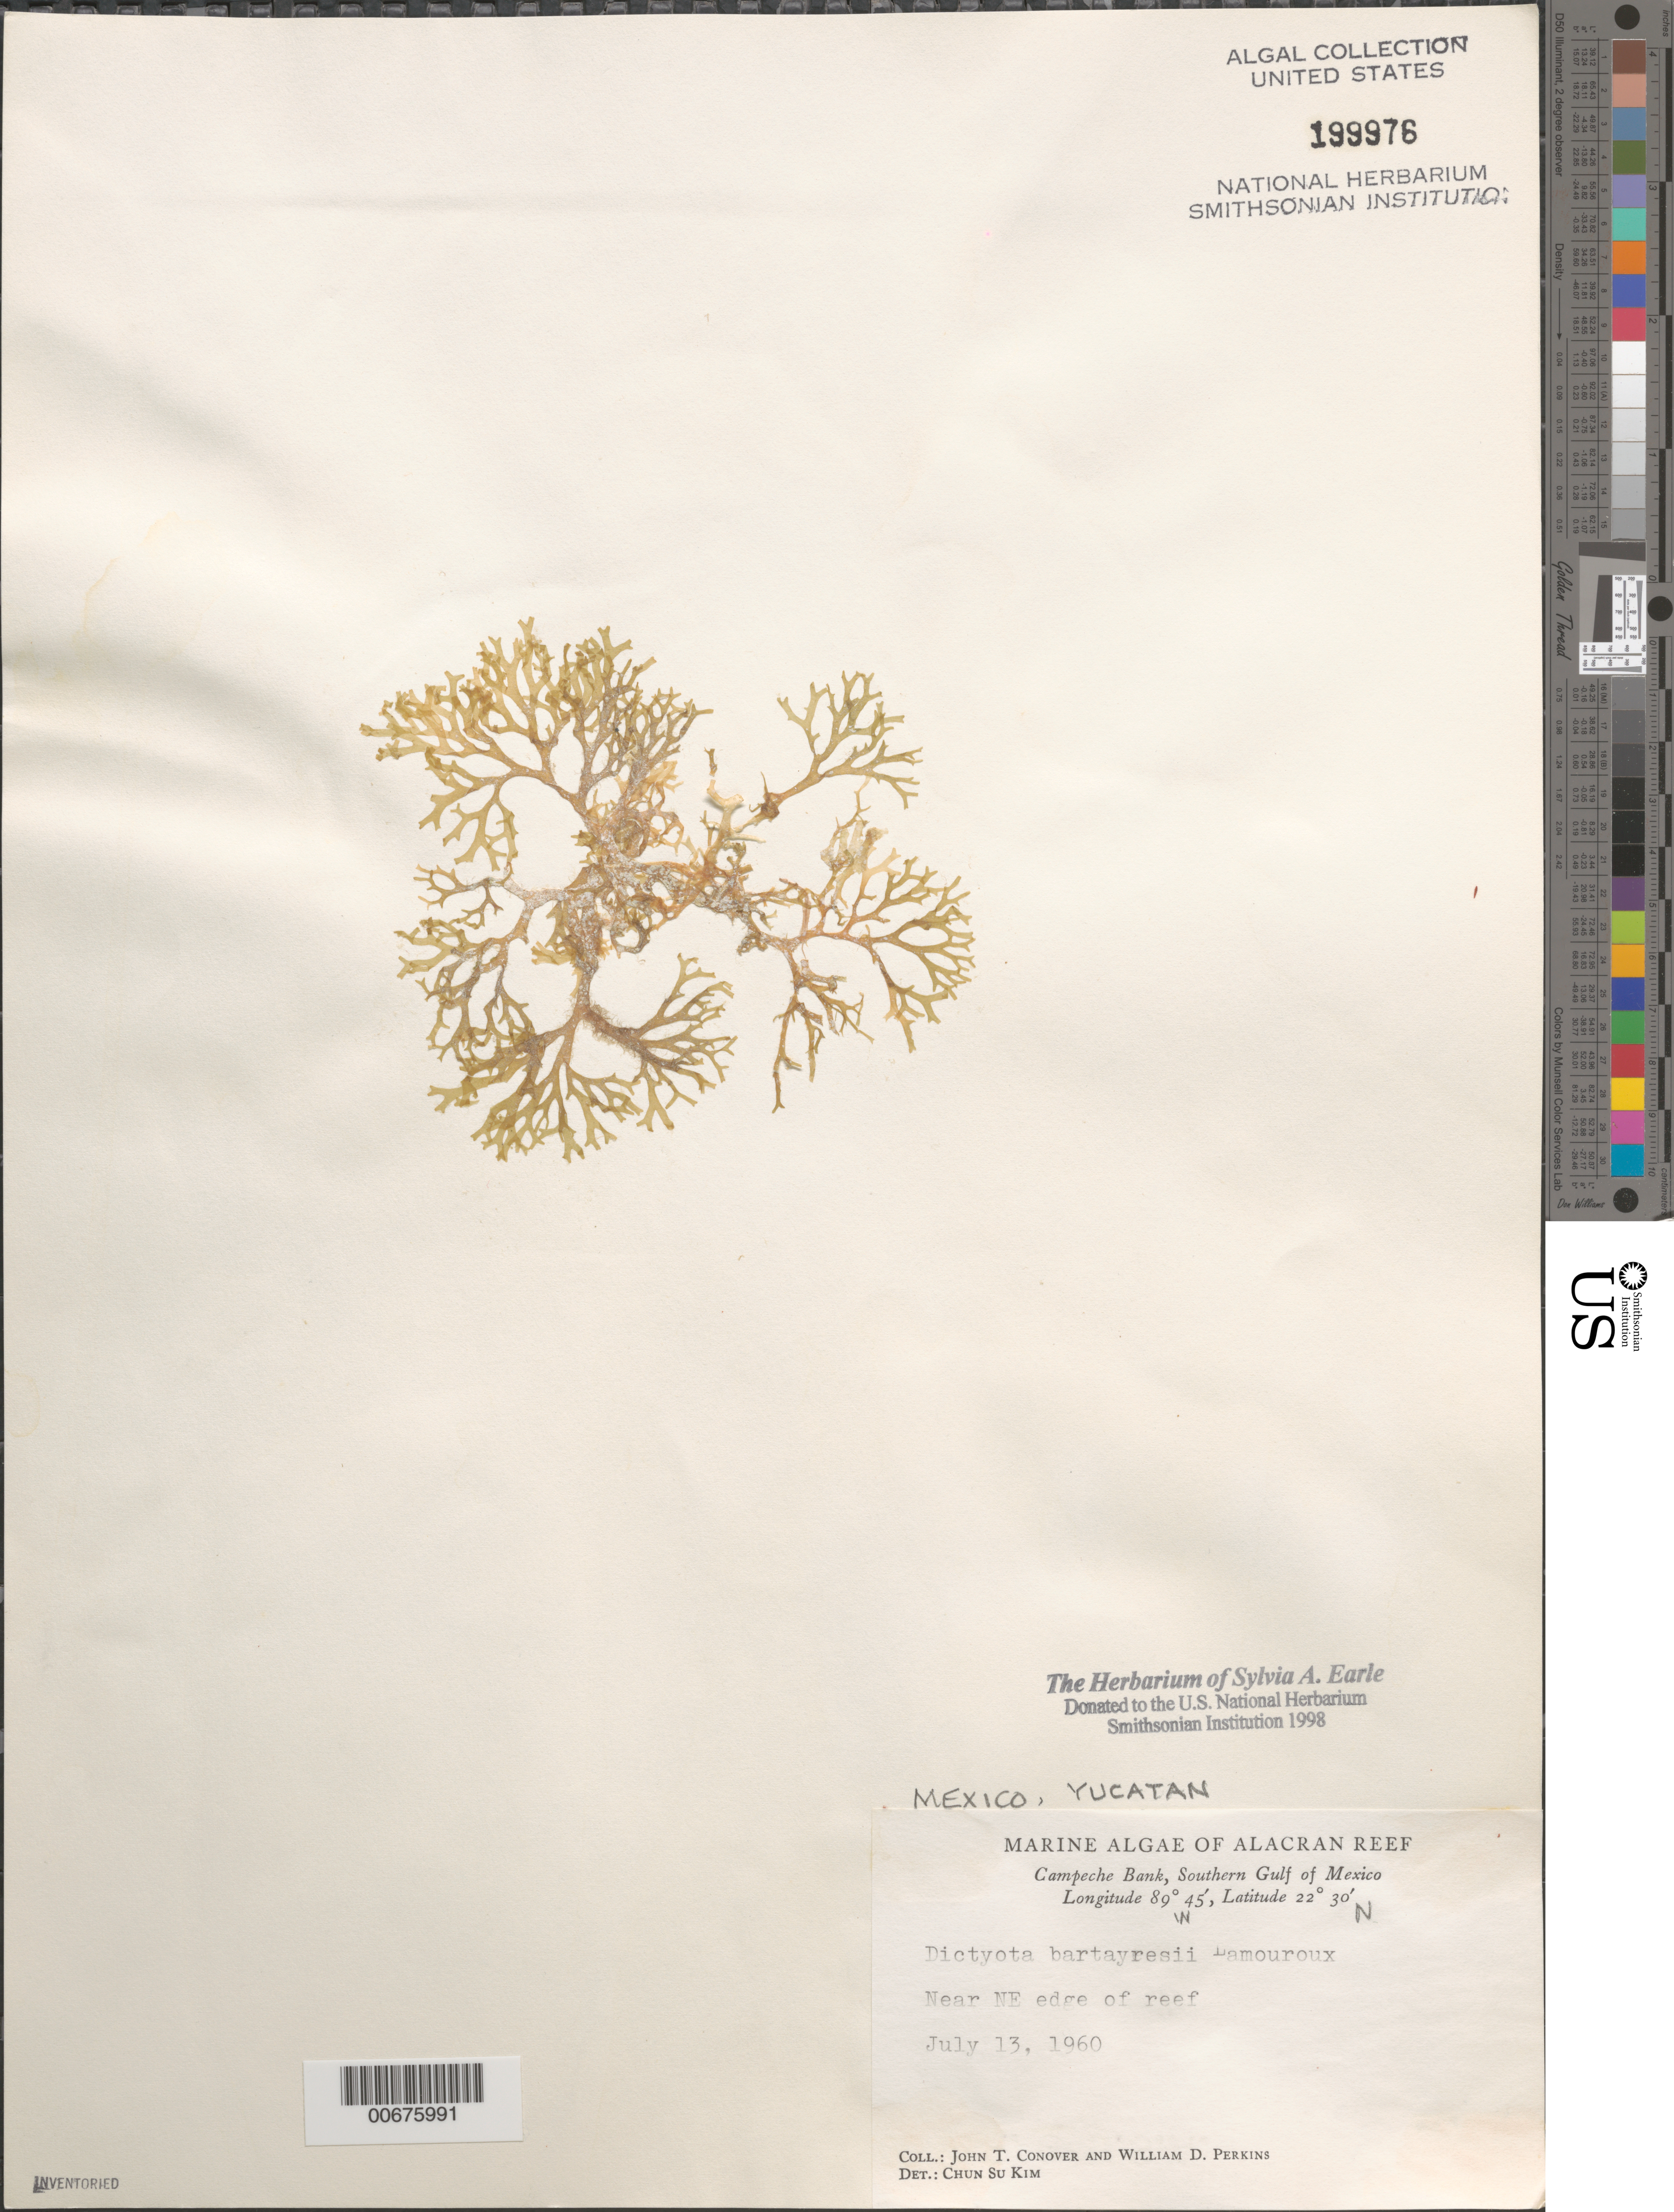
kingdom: Chromista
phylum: Ochrophyta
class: Phaeophyceae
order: Dictyotales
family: Dictyotaceae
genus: Dictyota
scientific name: Dictyota bartayresiana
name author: J.V.Lamouroux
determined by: Kim, Chun Su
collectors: J. T. Conover & W. D. Perkins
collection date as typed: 13 Jul 1960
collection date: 1960-07-13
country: Mexico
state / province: Yucatan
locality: Alacran Reef, Campeche Bank, southern Gulf of Mexico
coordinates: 22 30' N, 89 45' W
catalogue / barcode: US 199976